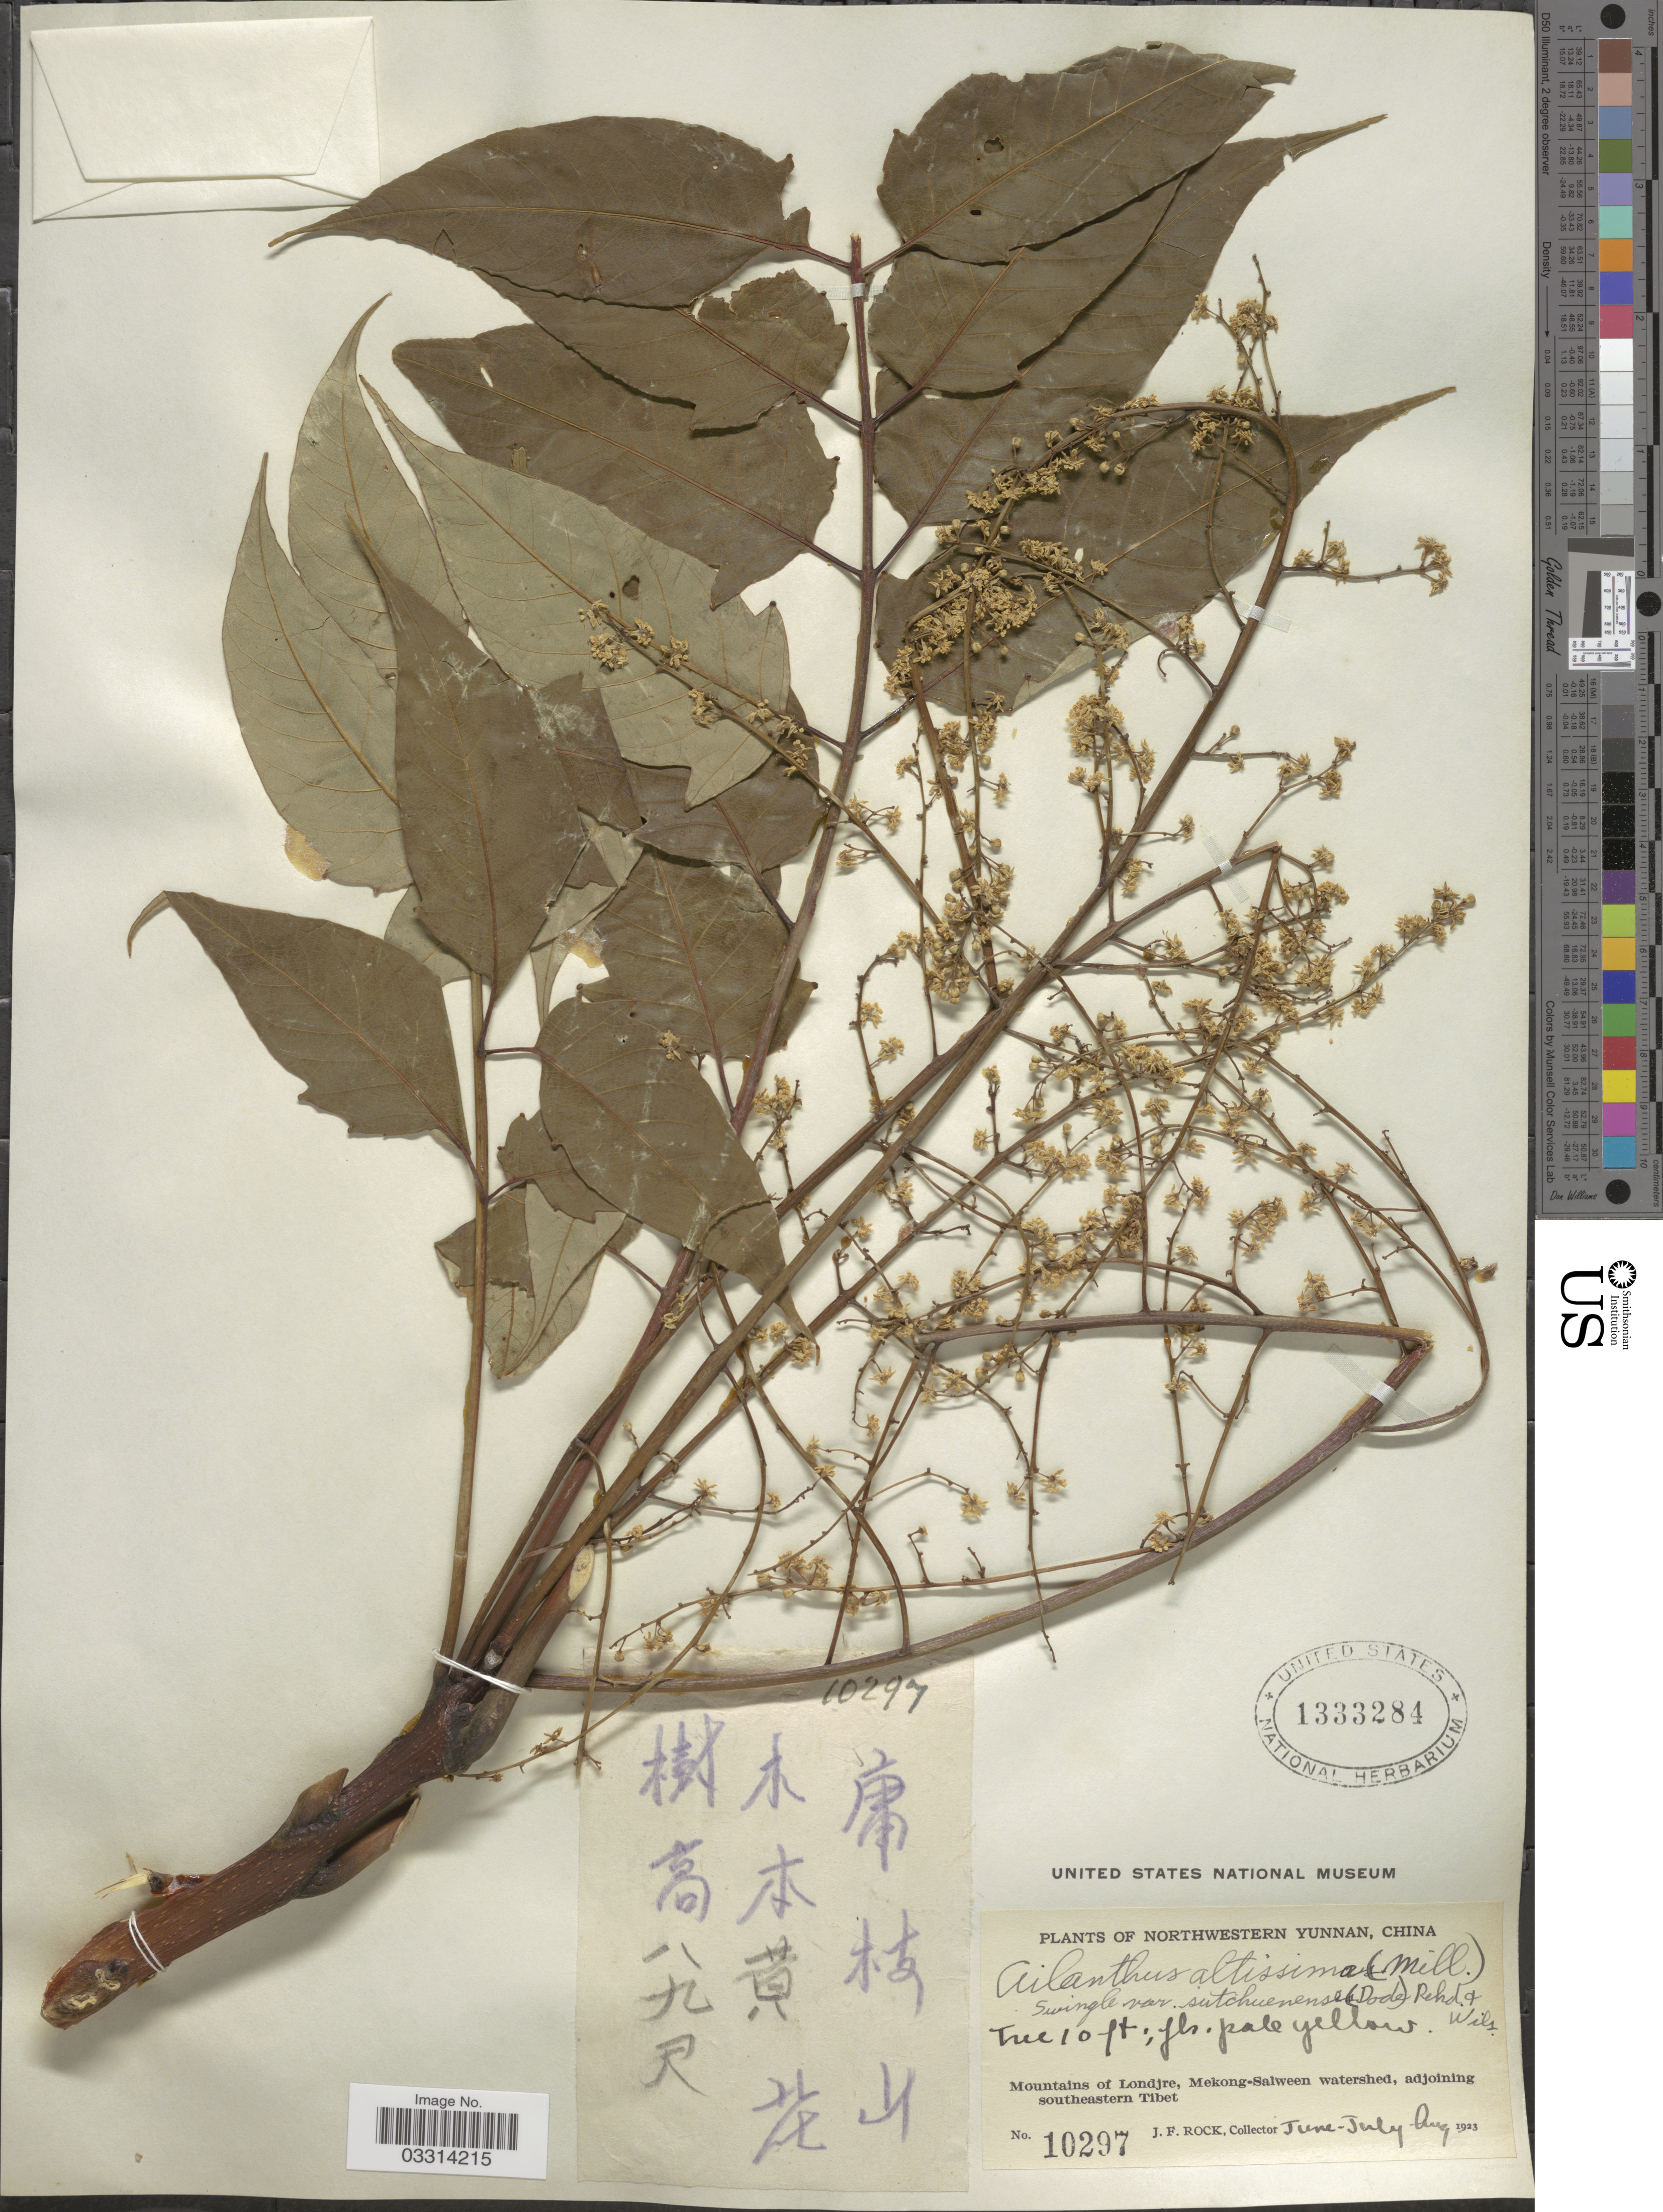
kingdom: Plantae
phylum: Tracheophyta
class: Magnoliopsida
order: Sapindales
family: Simaroubaceae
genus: Ailanthus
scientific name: Ailanthus altissima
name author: (Mill.) Swingle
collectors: J. Rock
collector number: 10297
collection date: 1923-06/1923-08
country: China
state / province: Yunnan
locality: Northwestern Yunnan. Mountains of Londjre, Mekong-Salween watershed, adjoining southeastern Tibet.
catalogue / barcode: US 1333284